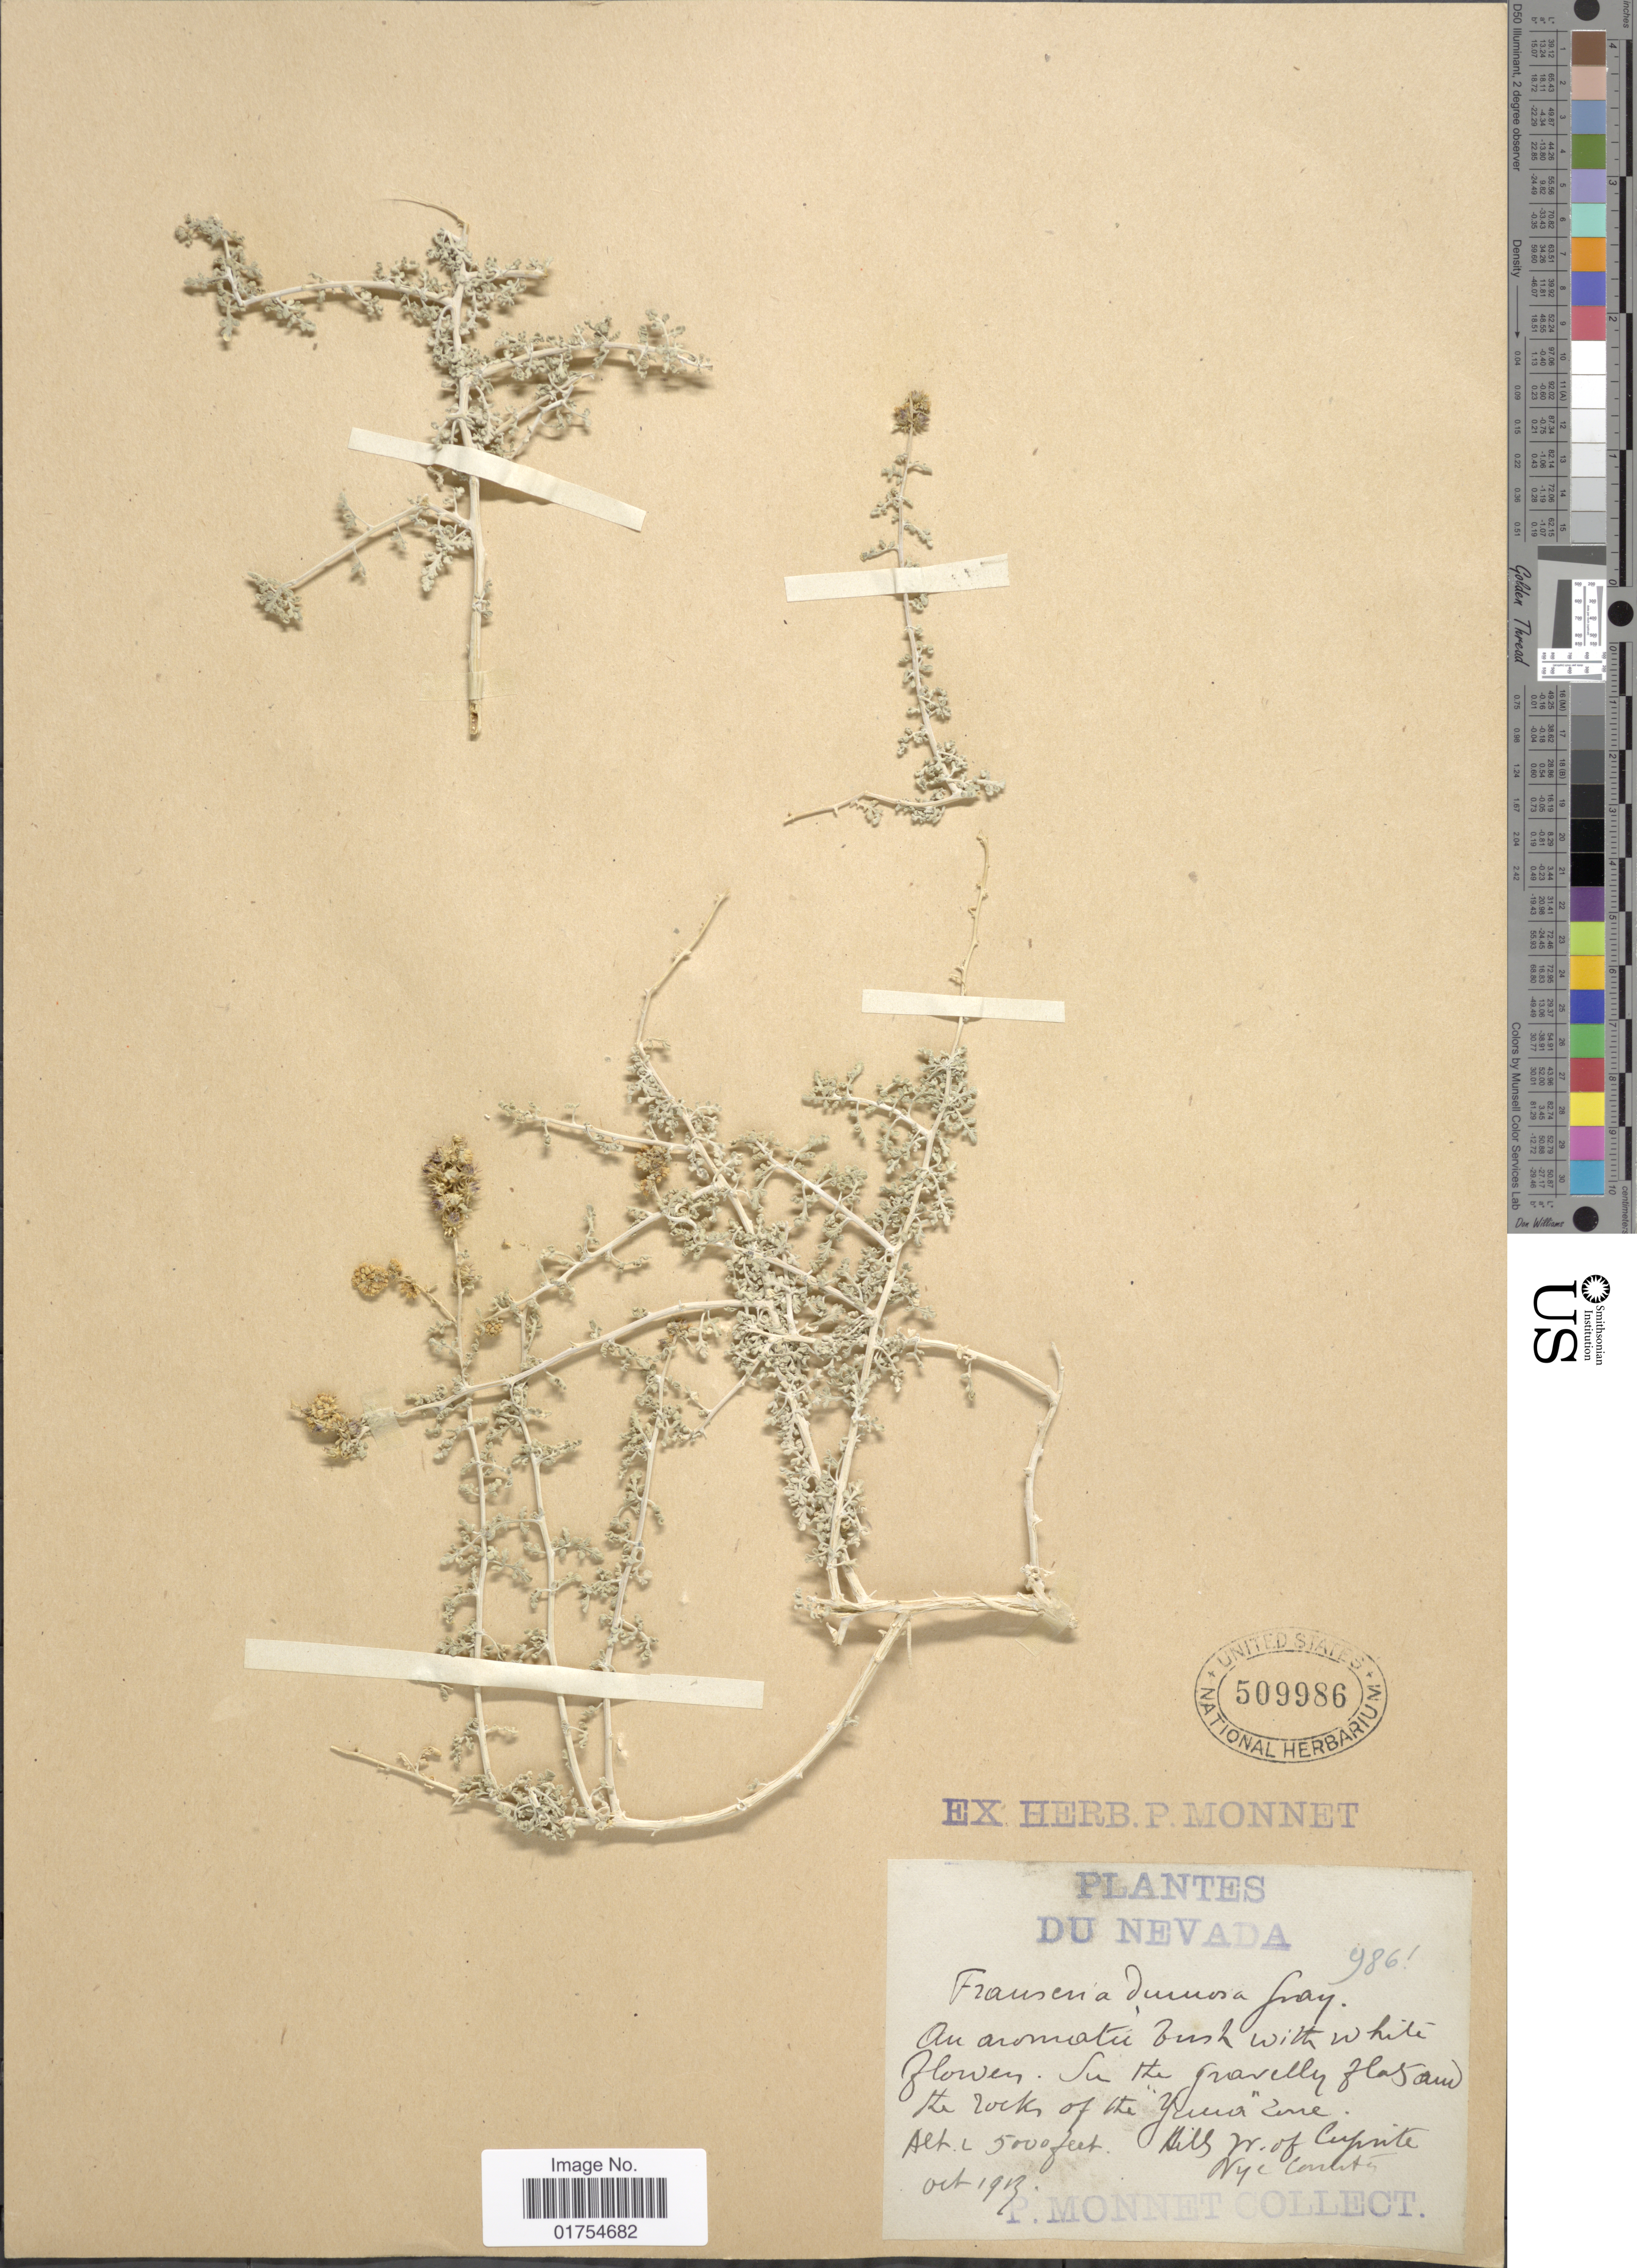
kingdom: Plantae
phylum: Tracheophyta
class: Magnoliopsida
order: Asterales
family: Asteraceae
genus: Franseria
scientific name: Franseria dumosa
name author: A. Gray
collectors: P. Monnet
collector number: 986*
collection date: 1919-10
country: United States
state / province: Nevada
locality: In the gravelly flats and the rocks of the Yxxa Zone. W of Cupnite, Nye County.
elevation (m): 1524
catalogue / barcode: US 509986